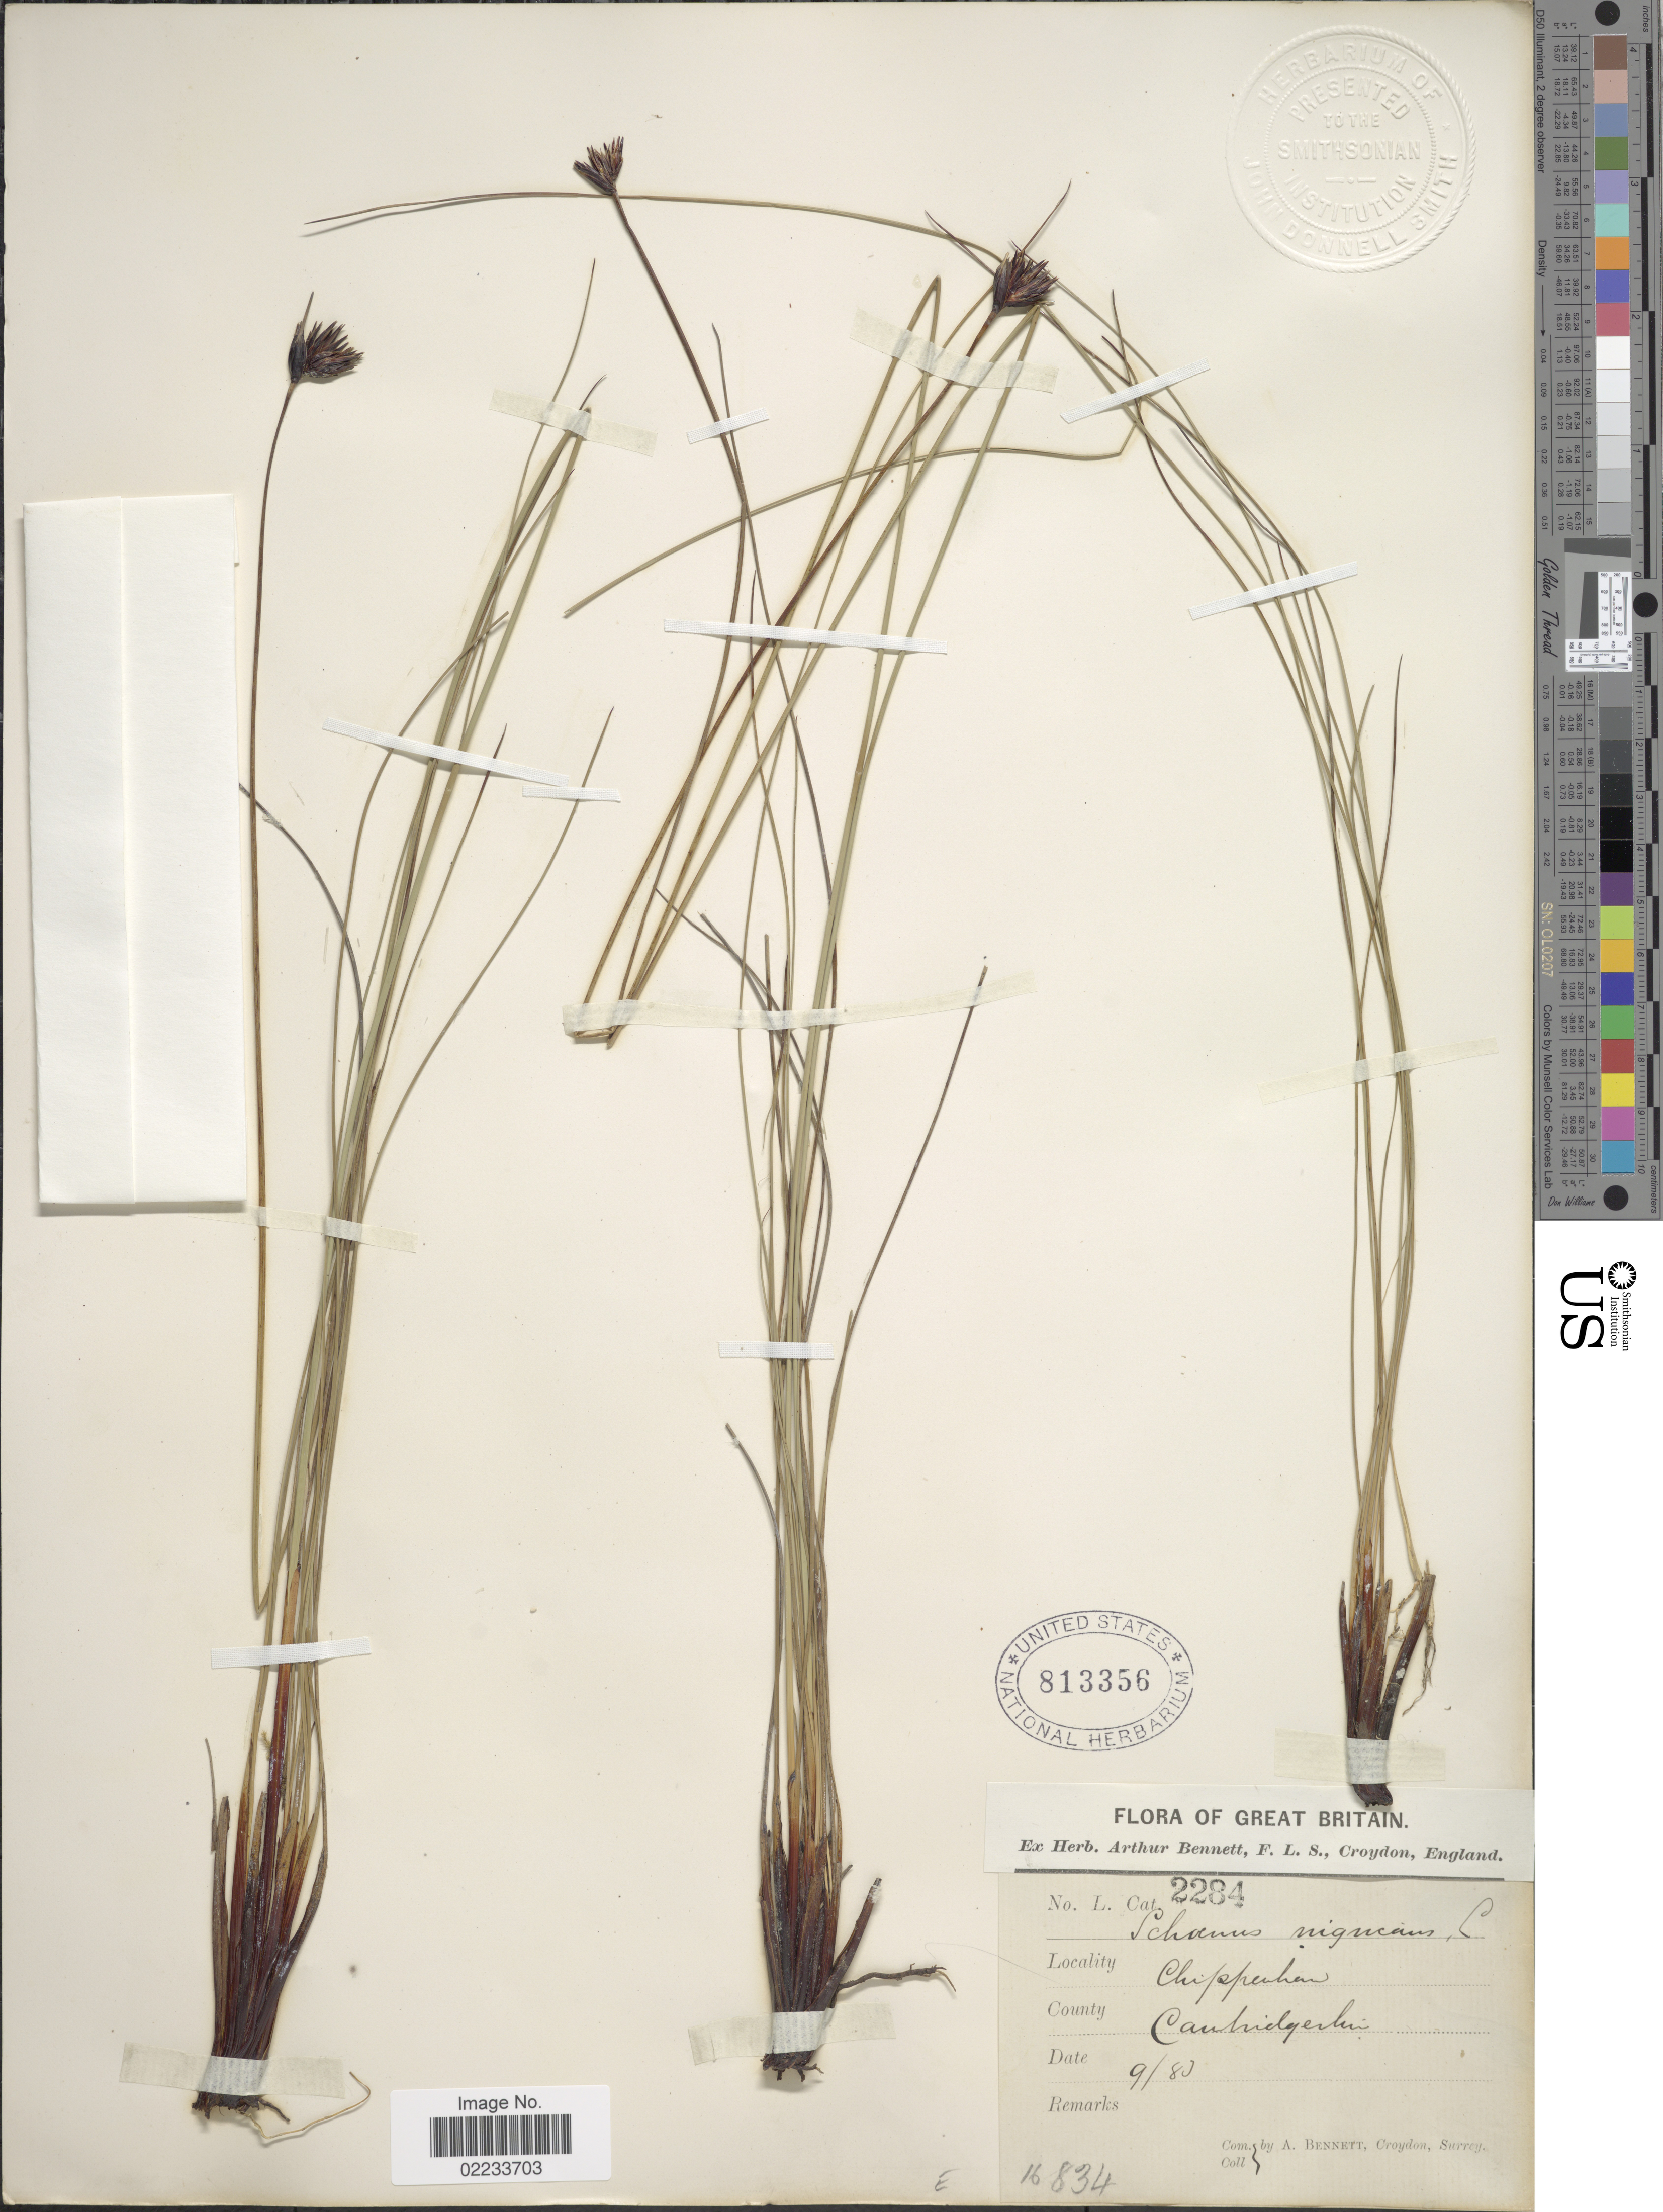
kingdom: Plantae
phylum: Tracheophyta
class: Liliopsida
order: Poales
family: Cyperaceae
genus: Schoenus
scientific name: Schoenus nigricans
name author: L.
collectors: A. Bennett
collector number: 2284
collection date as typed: Transcribed d/m/y: /9/80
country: United Kingdom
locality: Great Britain, Chippenhau, County Canbridge [illegible text]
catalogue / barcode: US 813356